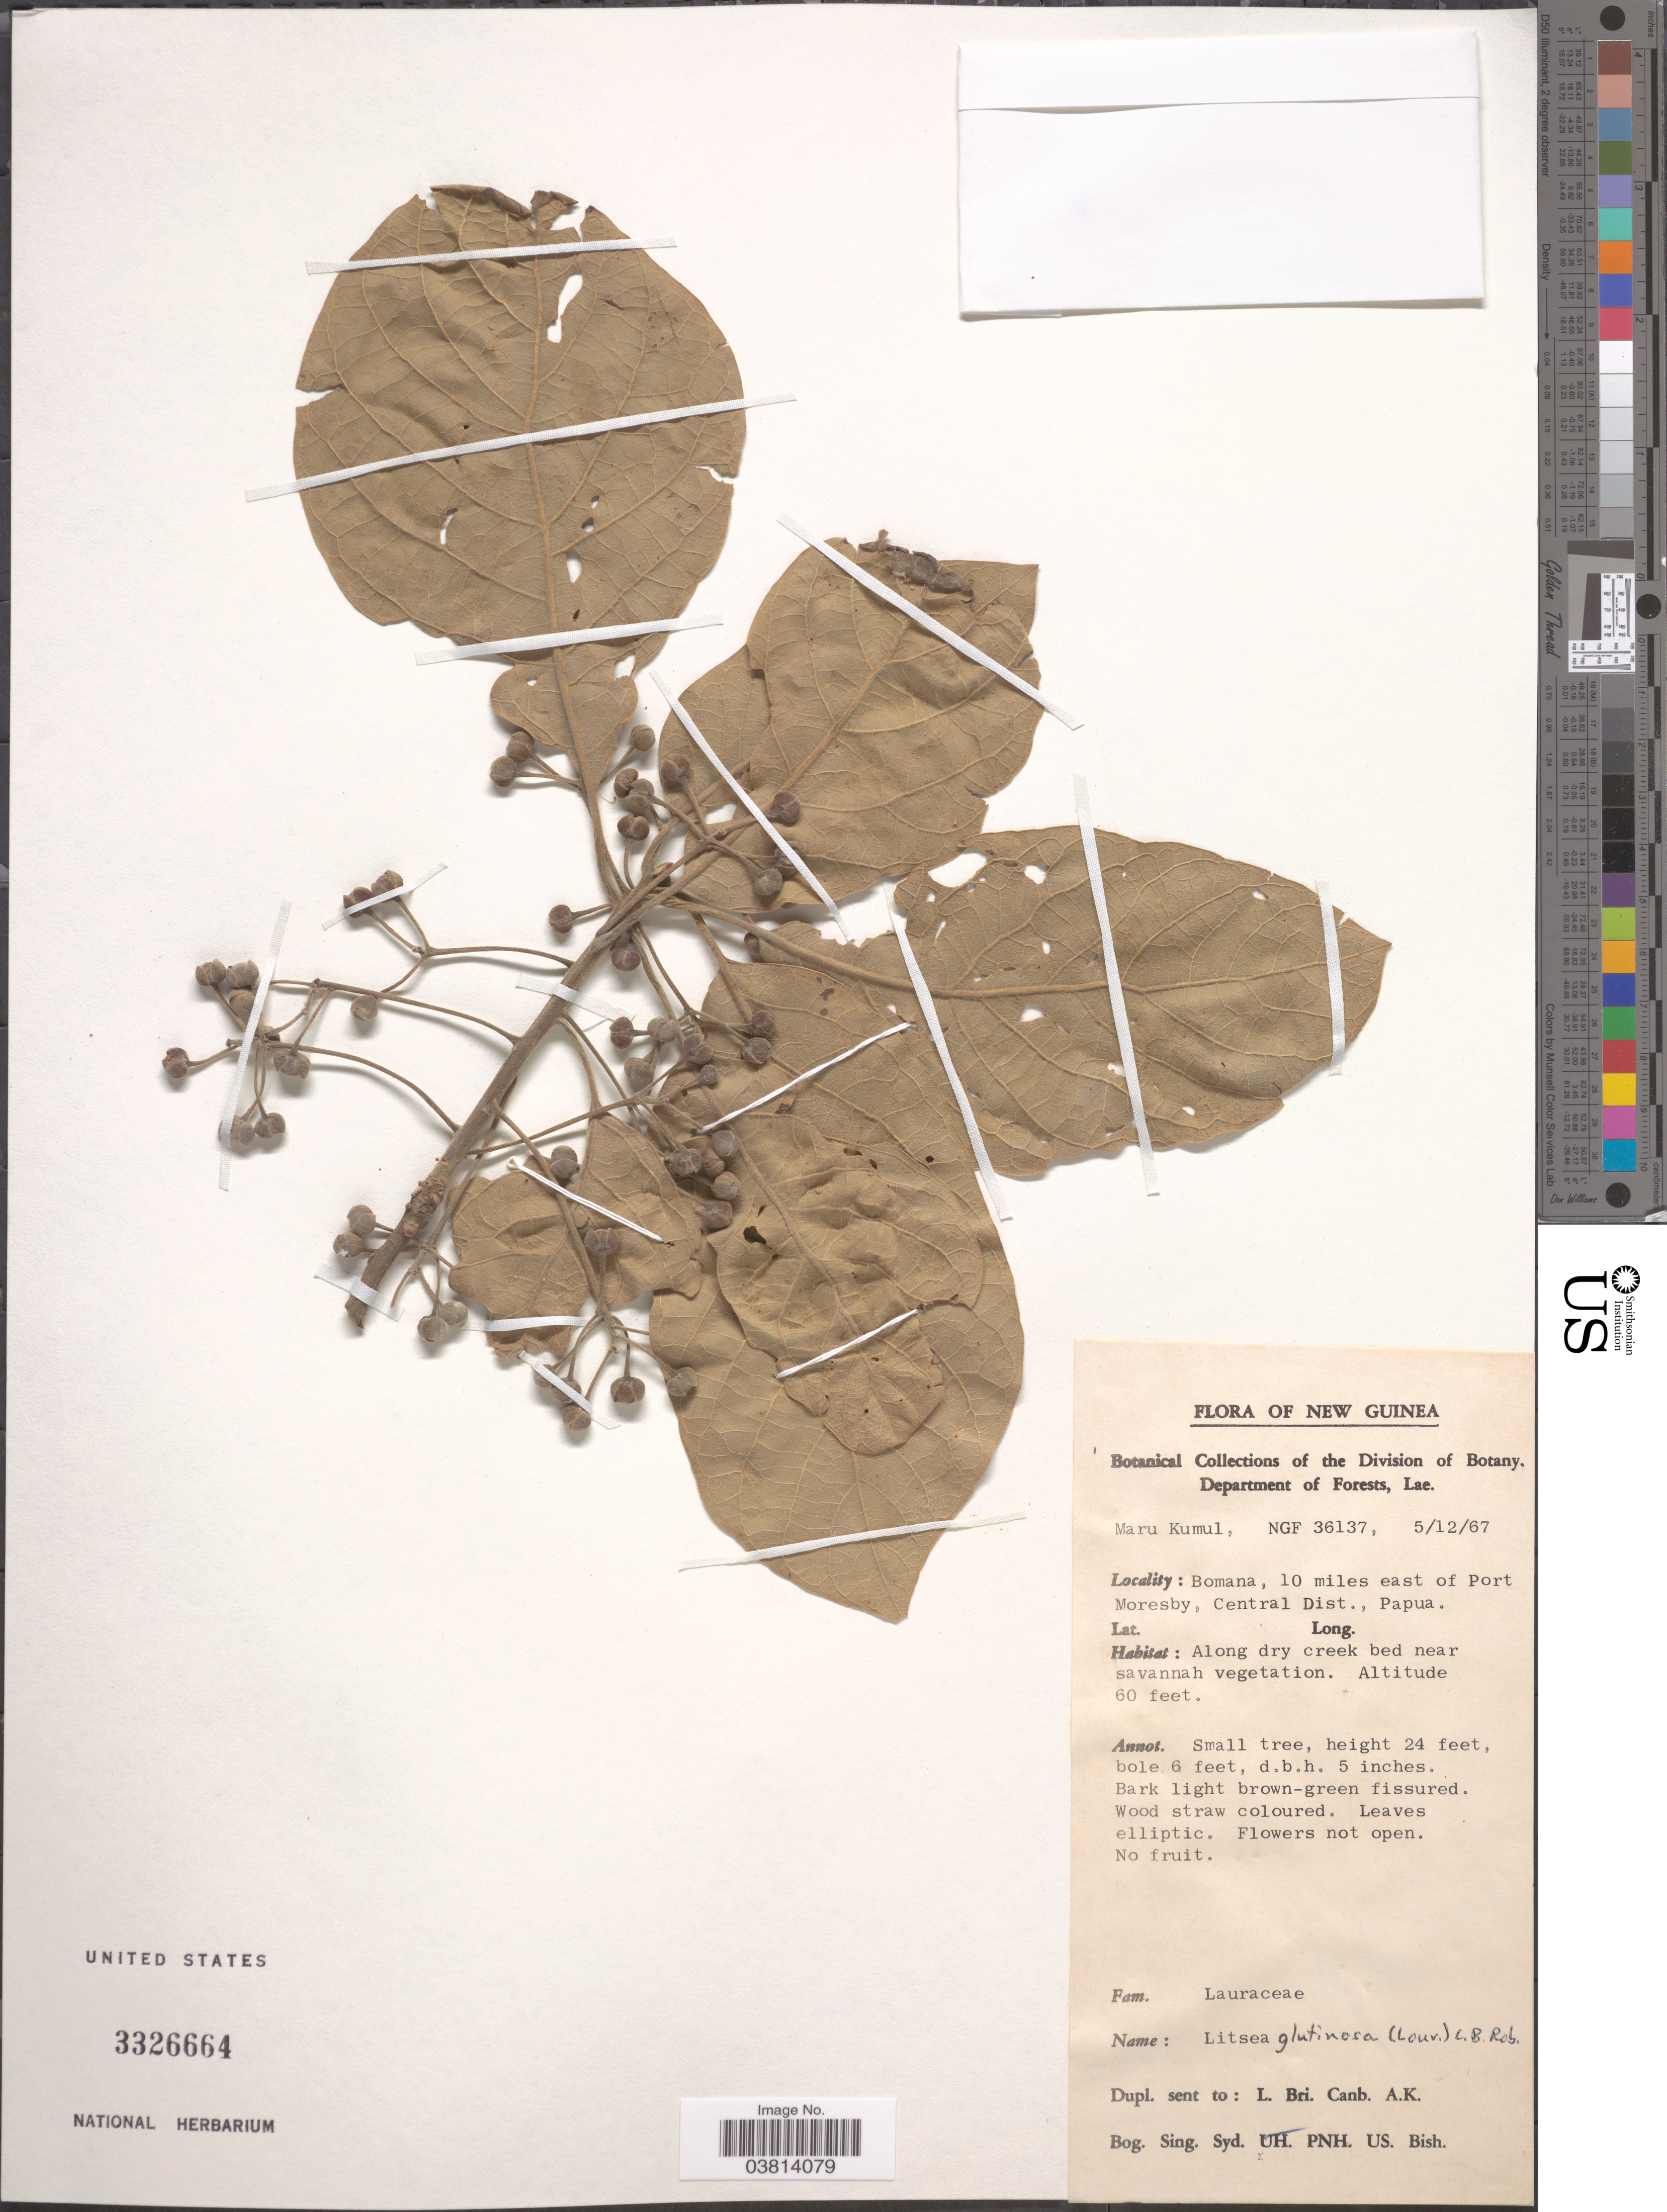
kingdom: Plantae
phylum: Tracheophyta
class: Magnoliopsida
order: Laurales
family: Lauraceae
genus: Litsea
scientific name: Litsea glutinosa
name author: (Lour.) C.B. Rob.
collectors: M. Kumul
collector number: NGF36137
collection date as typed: Transcribed d/m/y: 5/12/67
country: Papua New Guinea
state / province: Central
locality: New Guinea. Bomana, 10 miles east of Port Moresby, Central Dist., Papua.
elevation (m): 18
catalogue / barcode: US 3326664